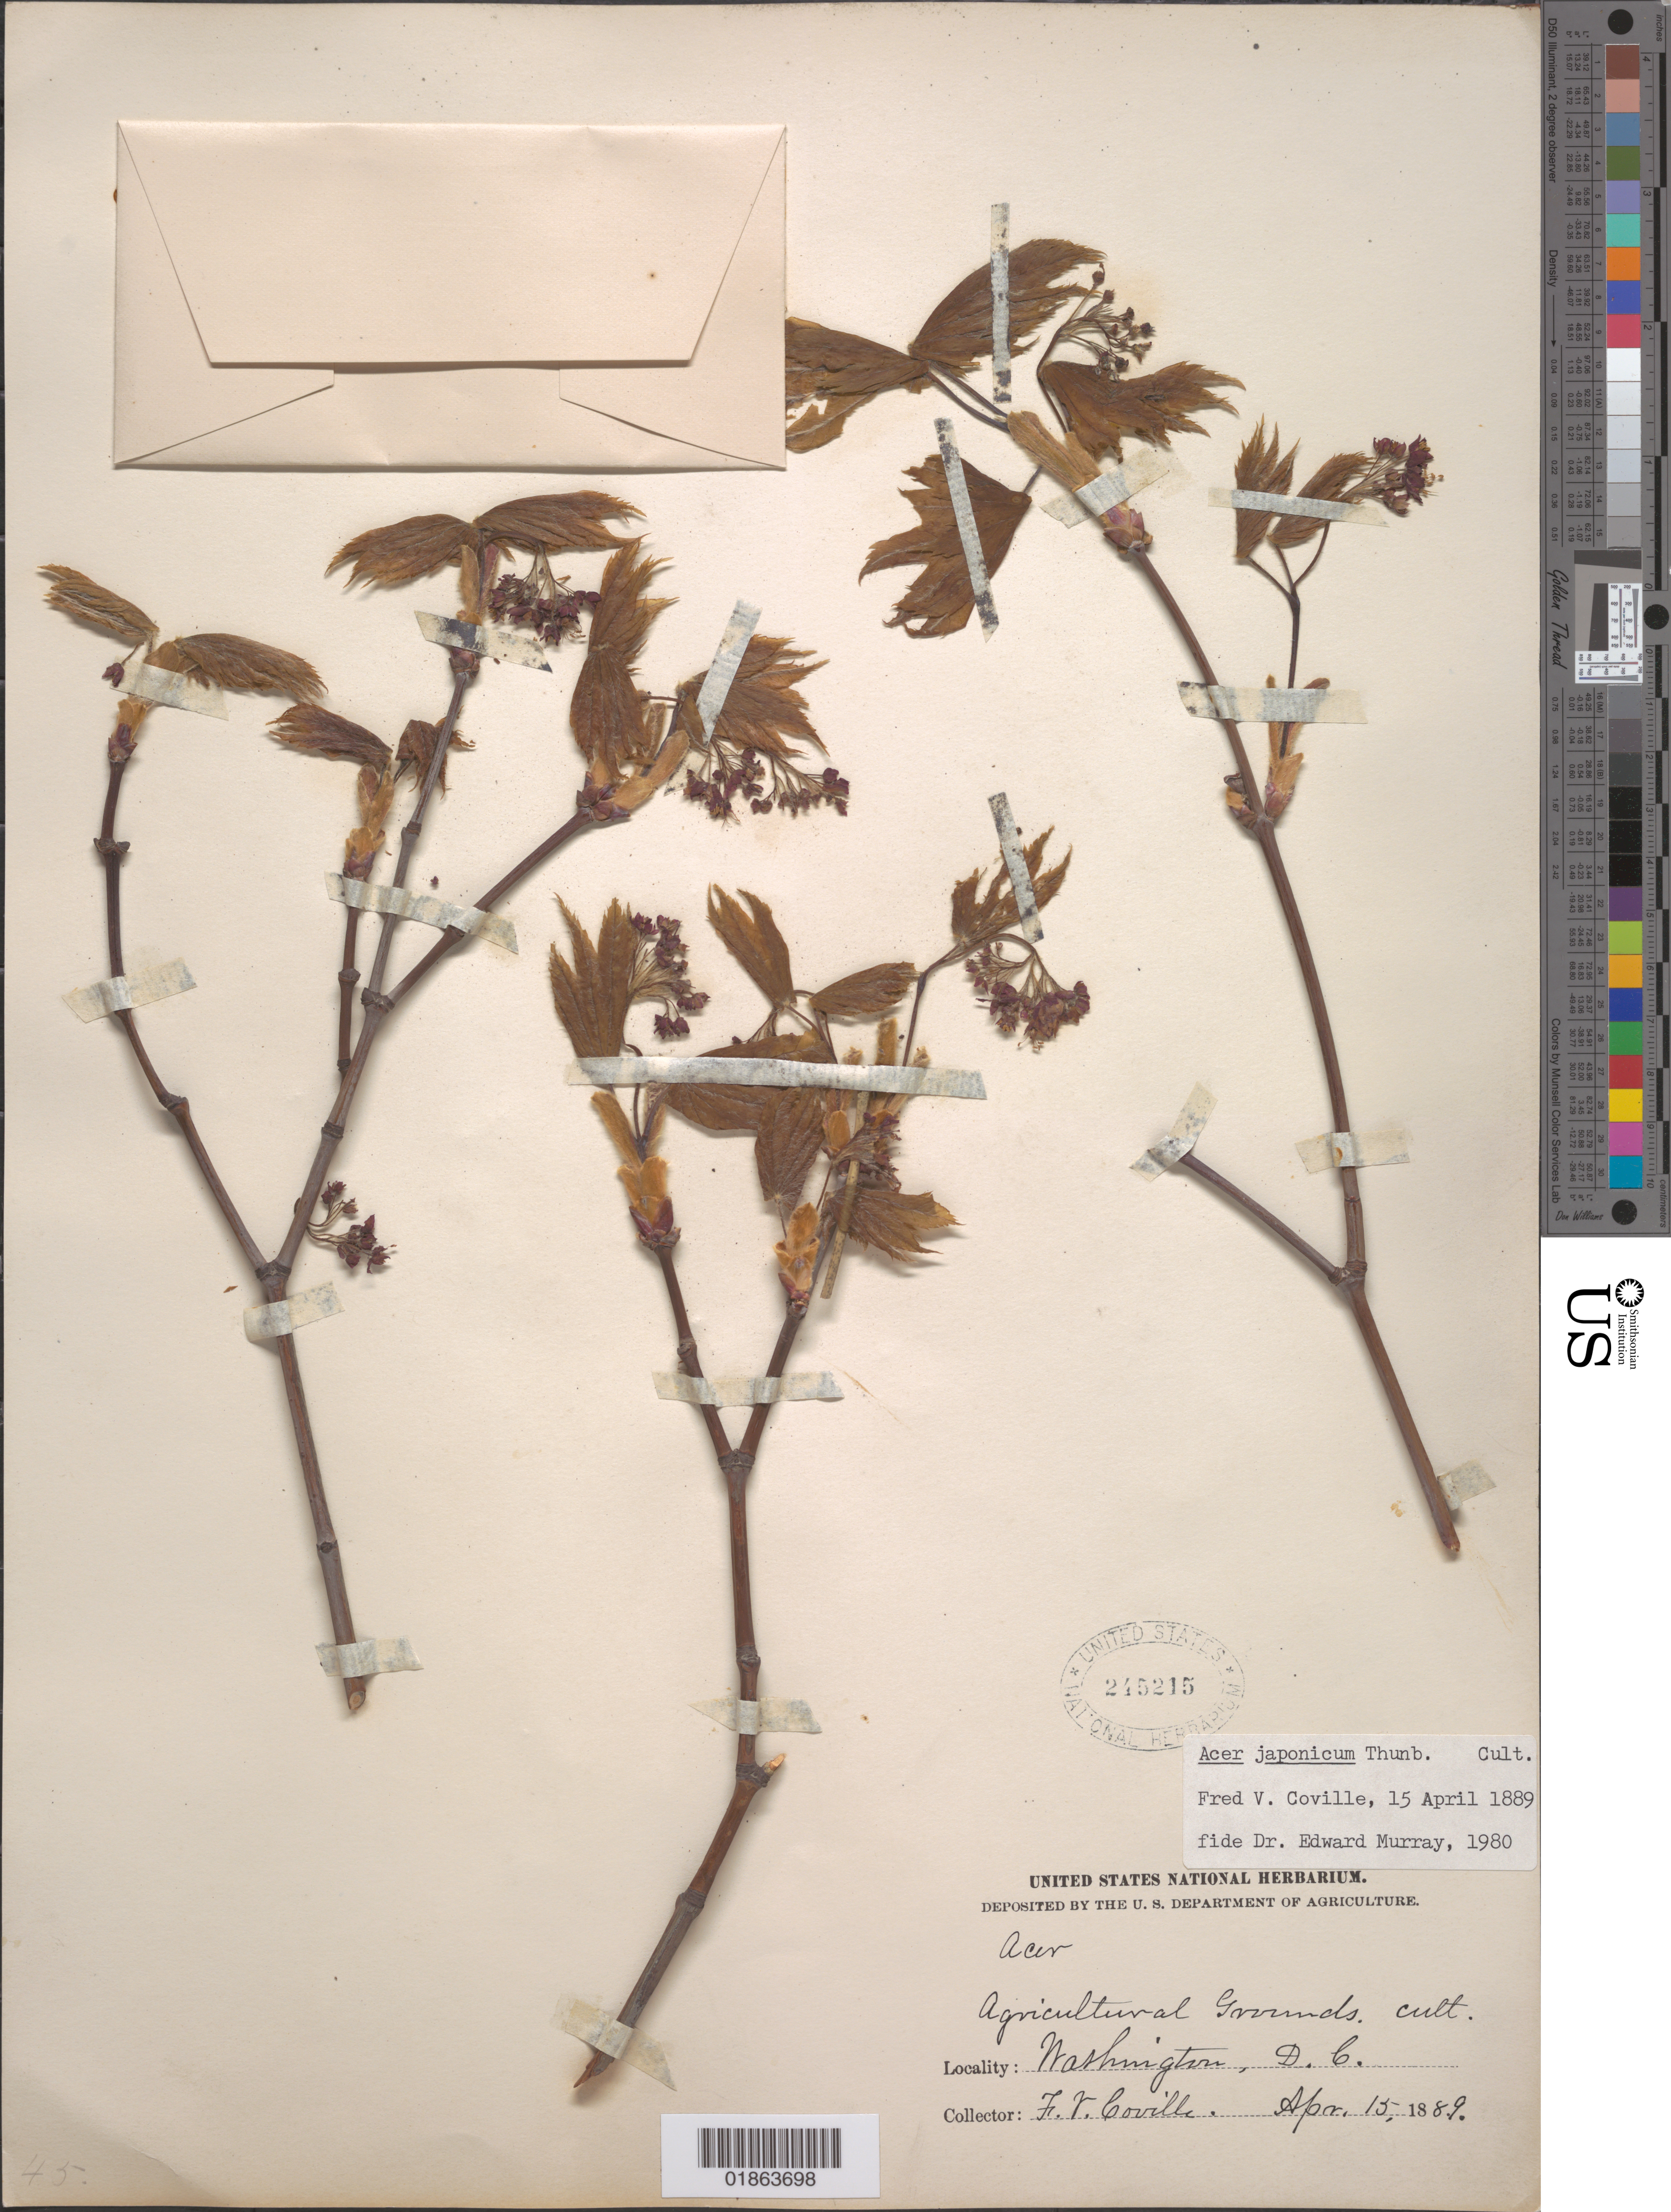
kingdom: Plantae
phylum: Tracheophyta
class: Magnoliopsida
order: Sapindales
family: Sapindaceae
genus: Acer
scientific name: Acer japonicum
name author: Thunb.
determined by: Murray, Edward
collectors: F. V. Coville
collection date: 1889-04-15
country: United States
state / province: District of Columbia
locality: Agricultural Grounds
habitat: Cultivated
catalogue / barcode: US 245215